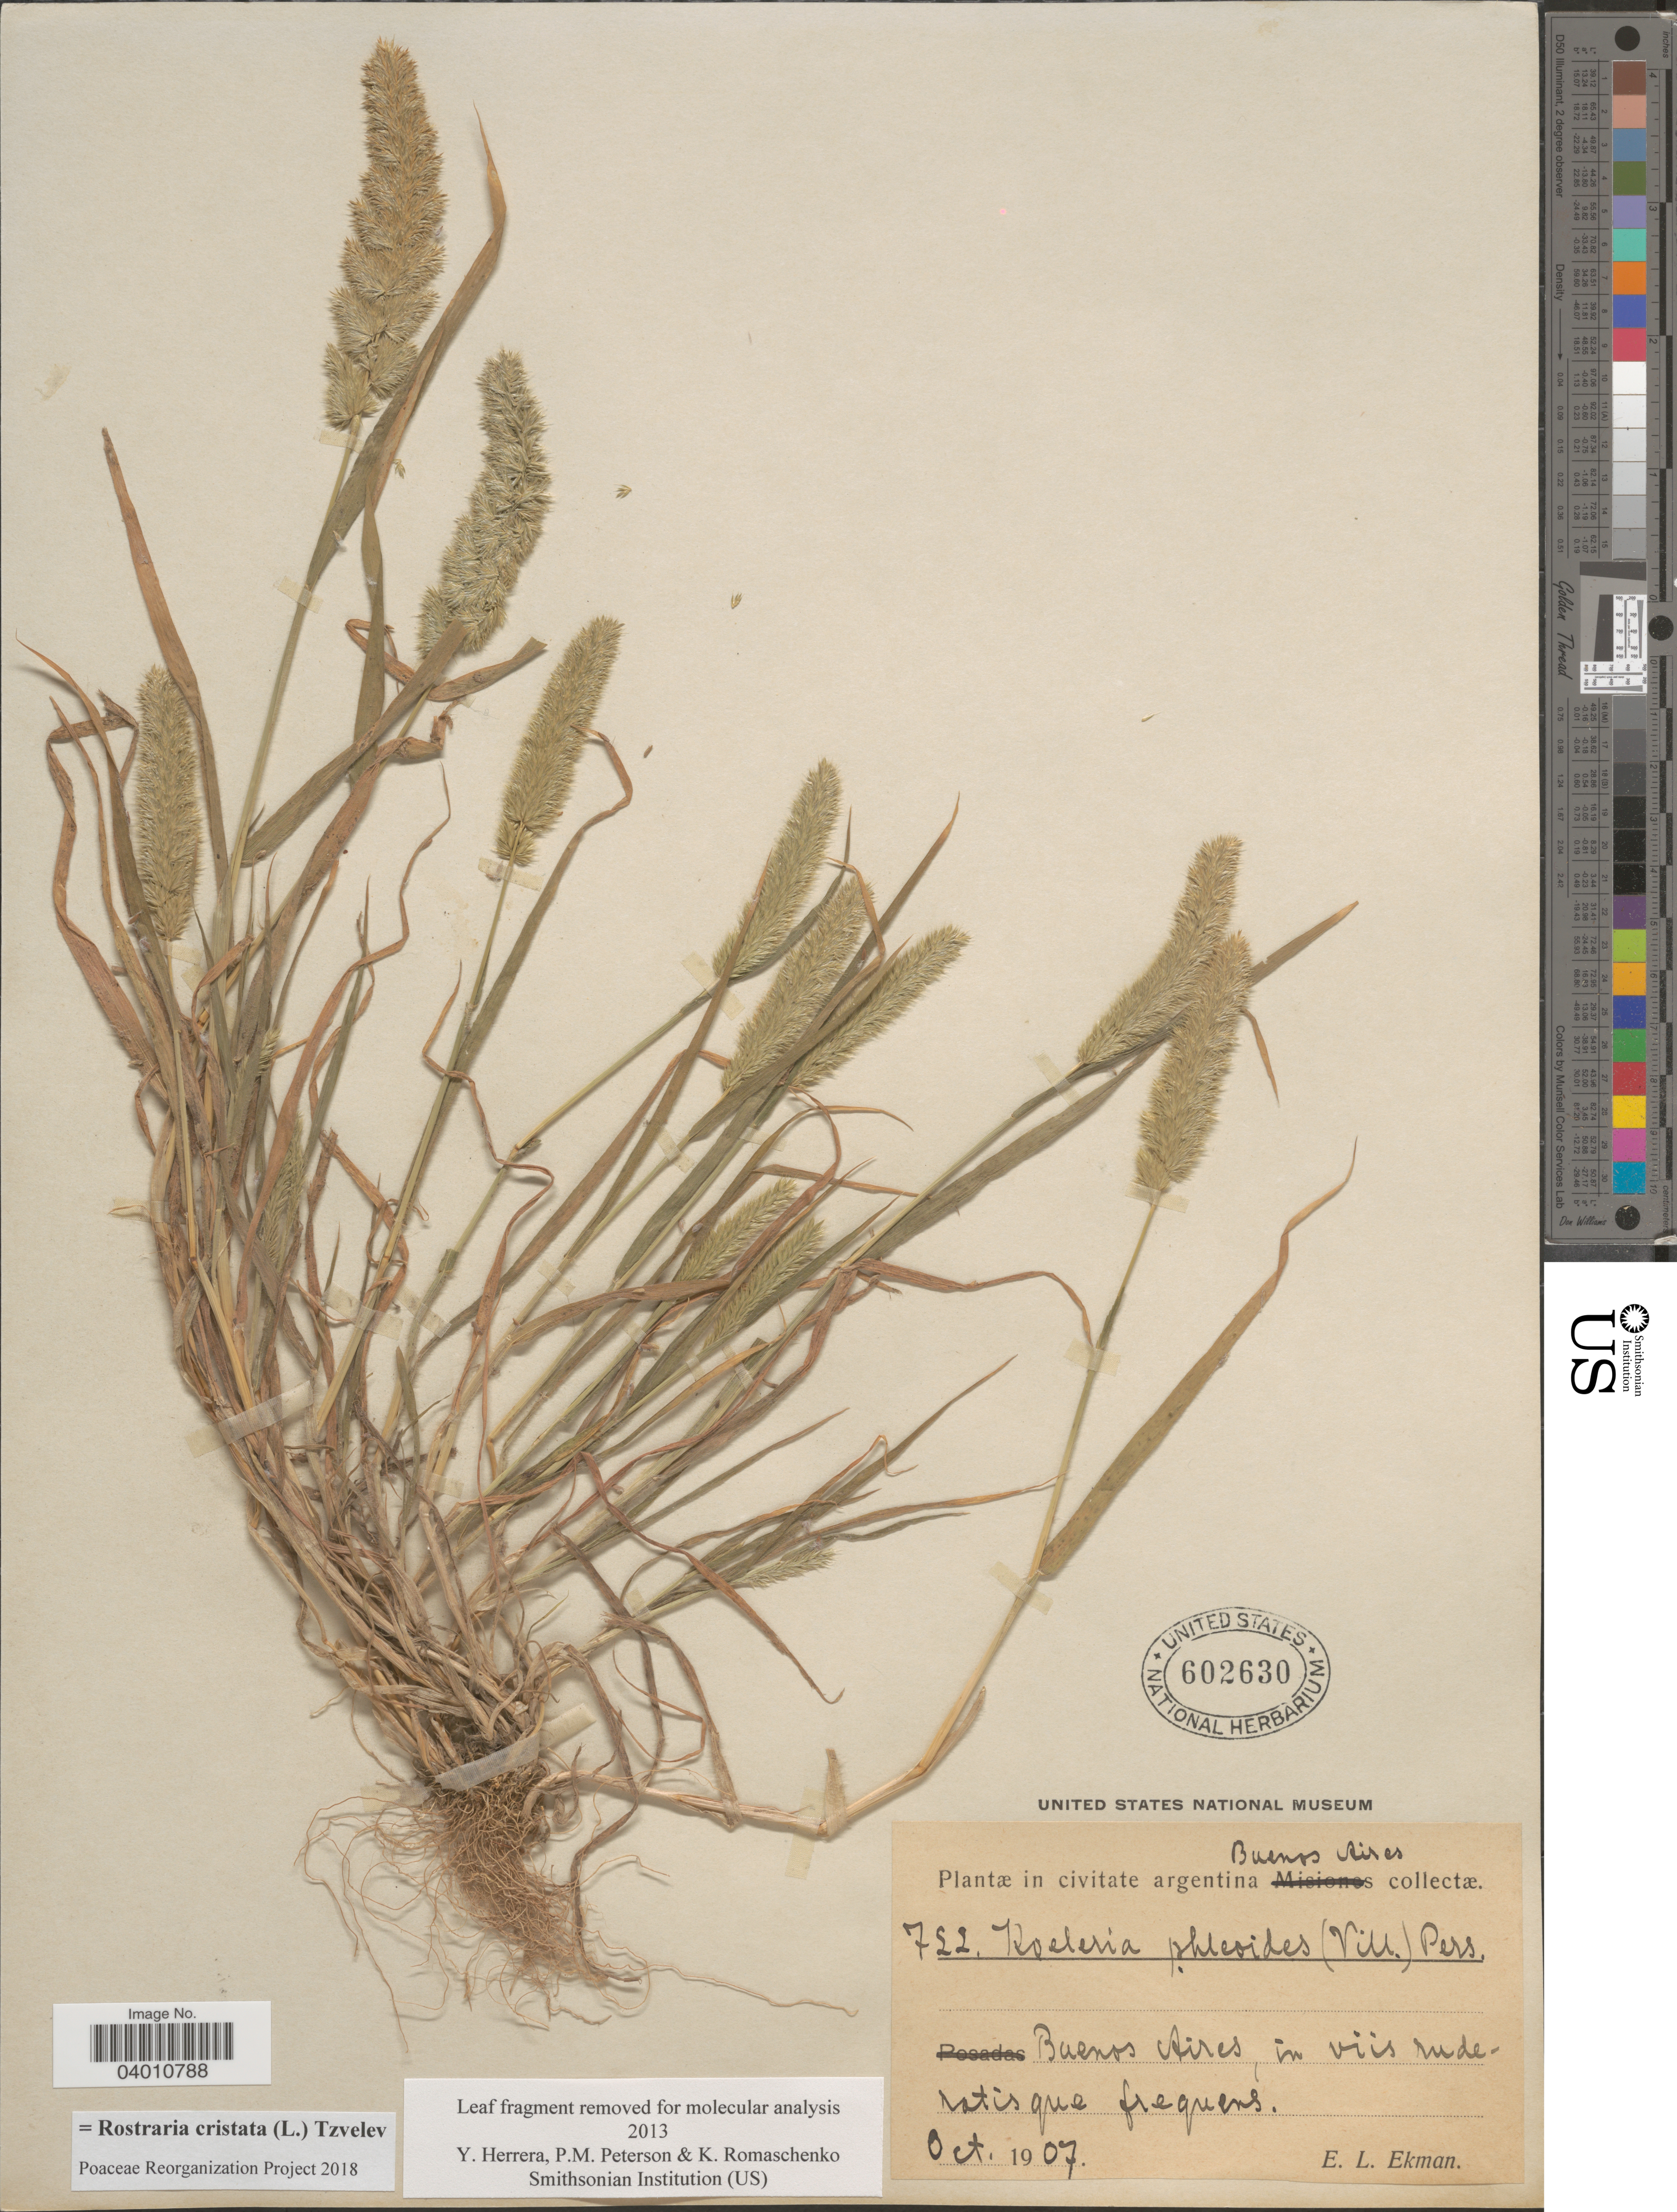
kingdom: Plantae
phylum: Tracheophyta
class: Liliopsida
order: Poales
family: Poaceae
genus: Rostraria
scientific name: Rostraria cristata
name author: (L.) Tzvelev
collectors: E. L. Ekman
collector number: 722*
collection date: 1907-10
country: Argentina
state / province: Buenos Aires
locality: In viis rudenatisque frequens.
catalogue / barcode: US 602630